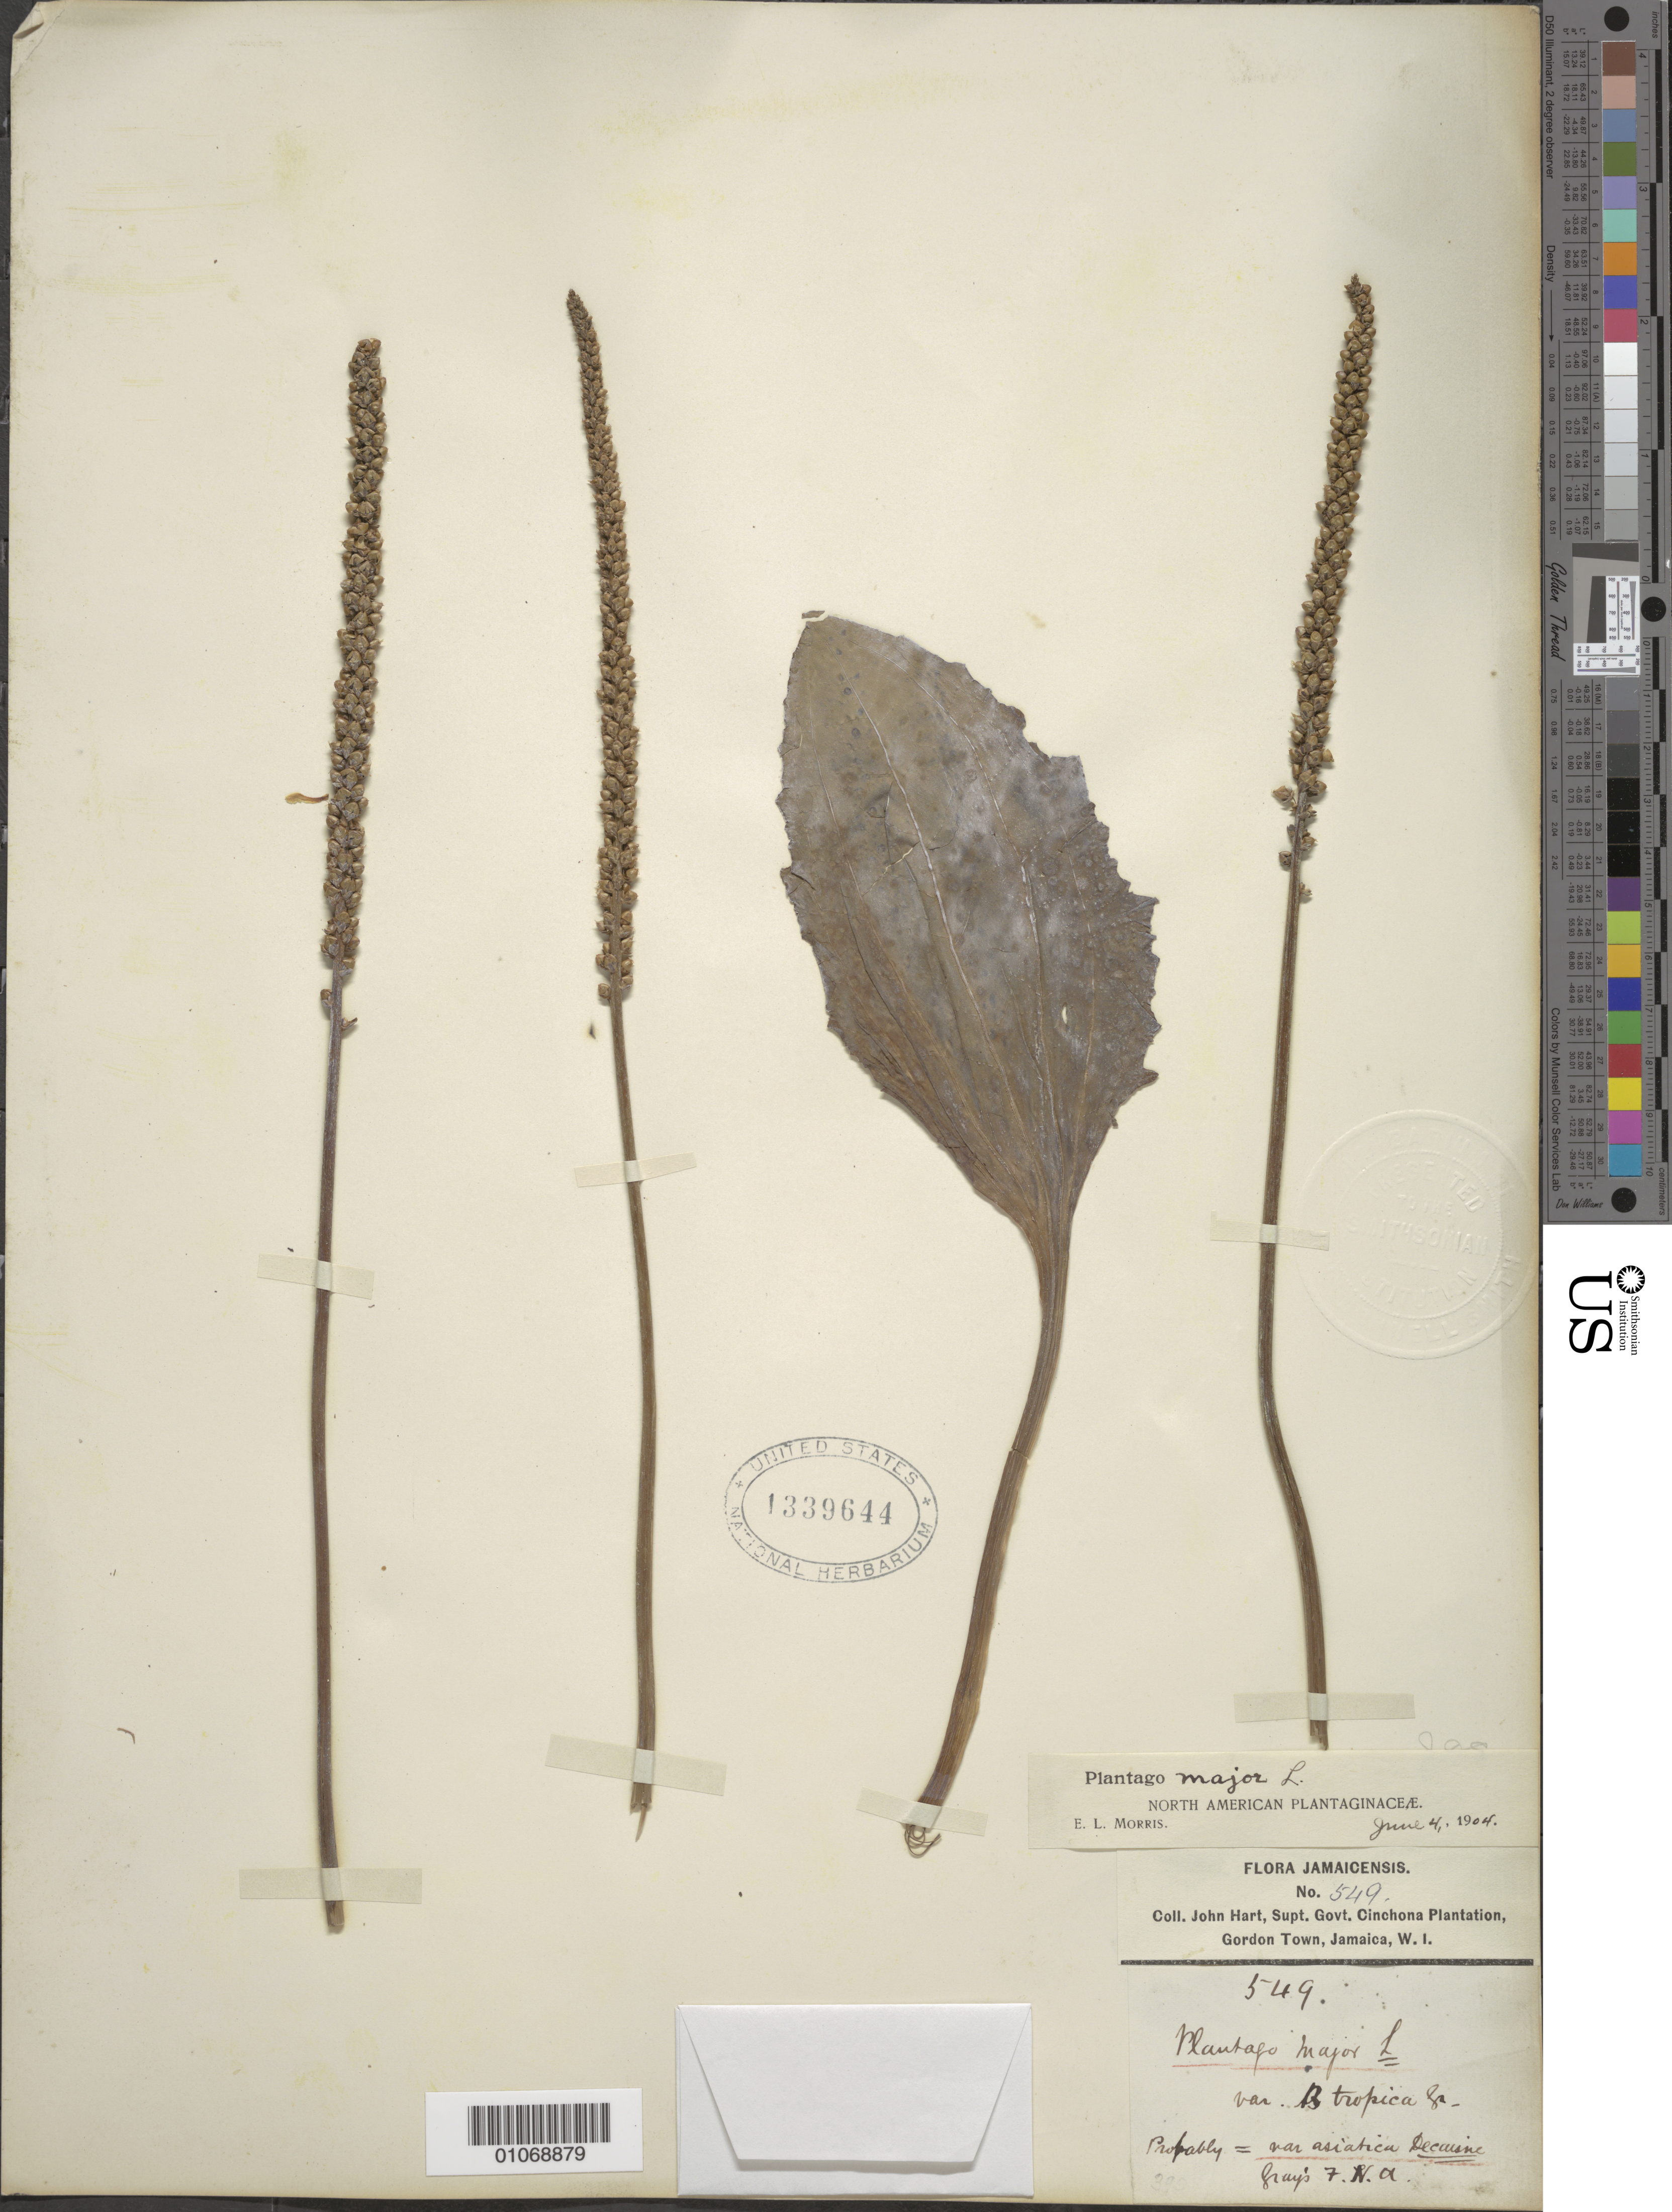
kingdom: Plantae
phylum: Tracheophyta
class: Magnoliopsida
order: Lamiales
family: Plantaginaceae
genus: Plantago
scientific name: Plantago major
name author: L.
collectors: J. Hart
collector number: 549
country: Jamaica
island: Jamaica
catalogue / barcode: US 1339644